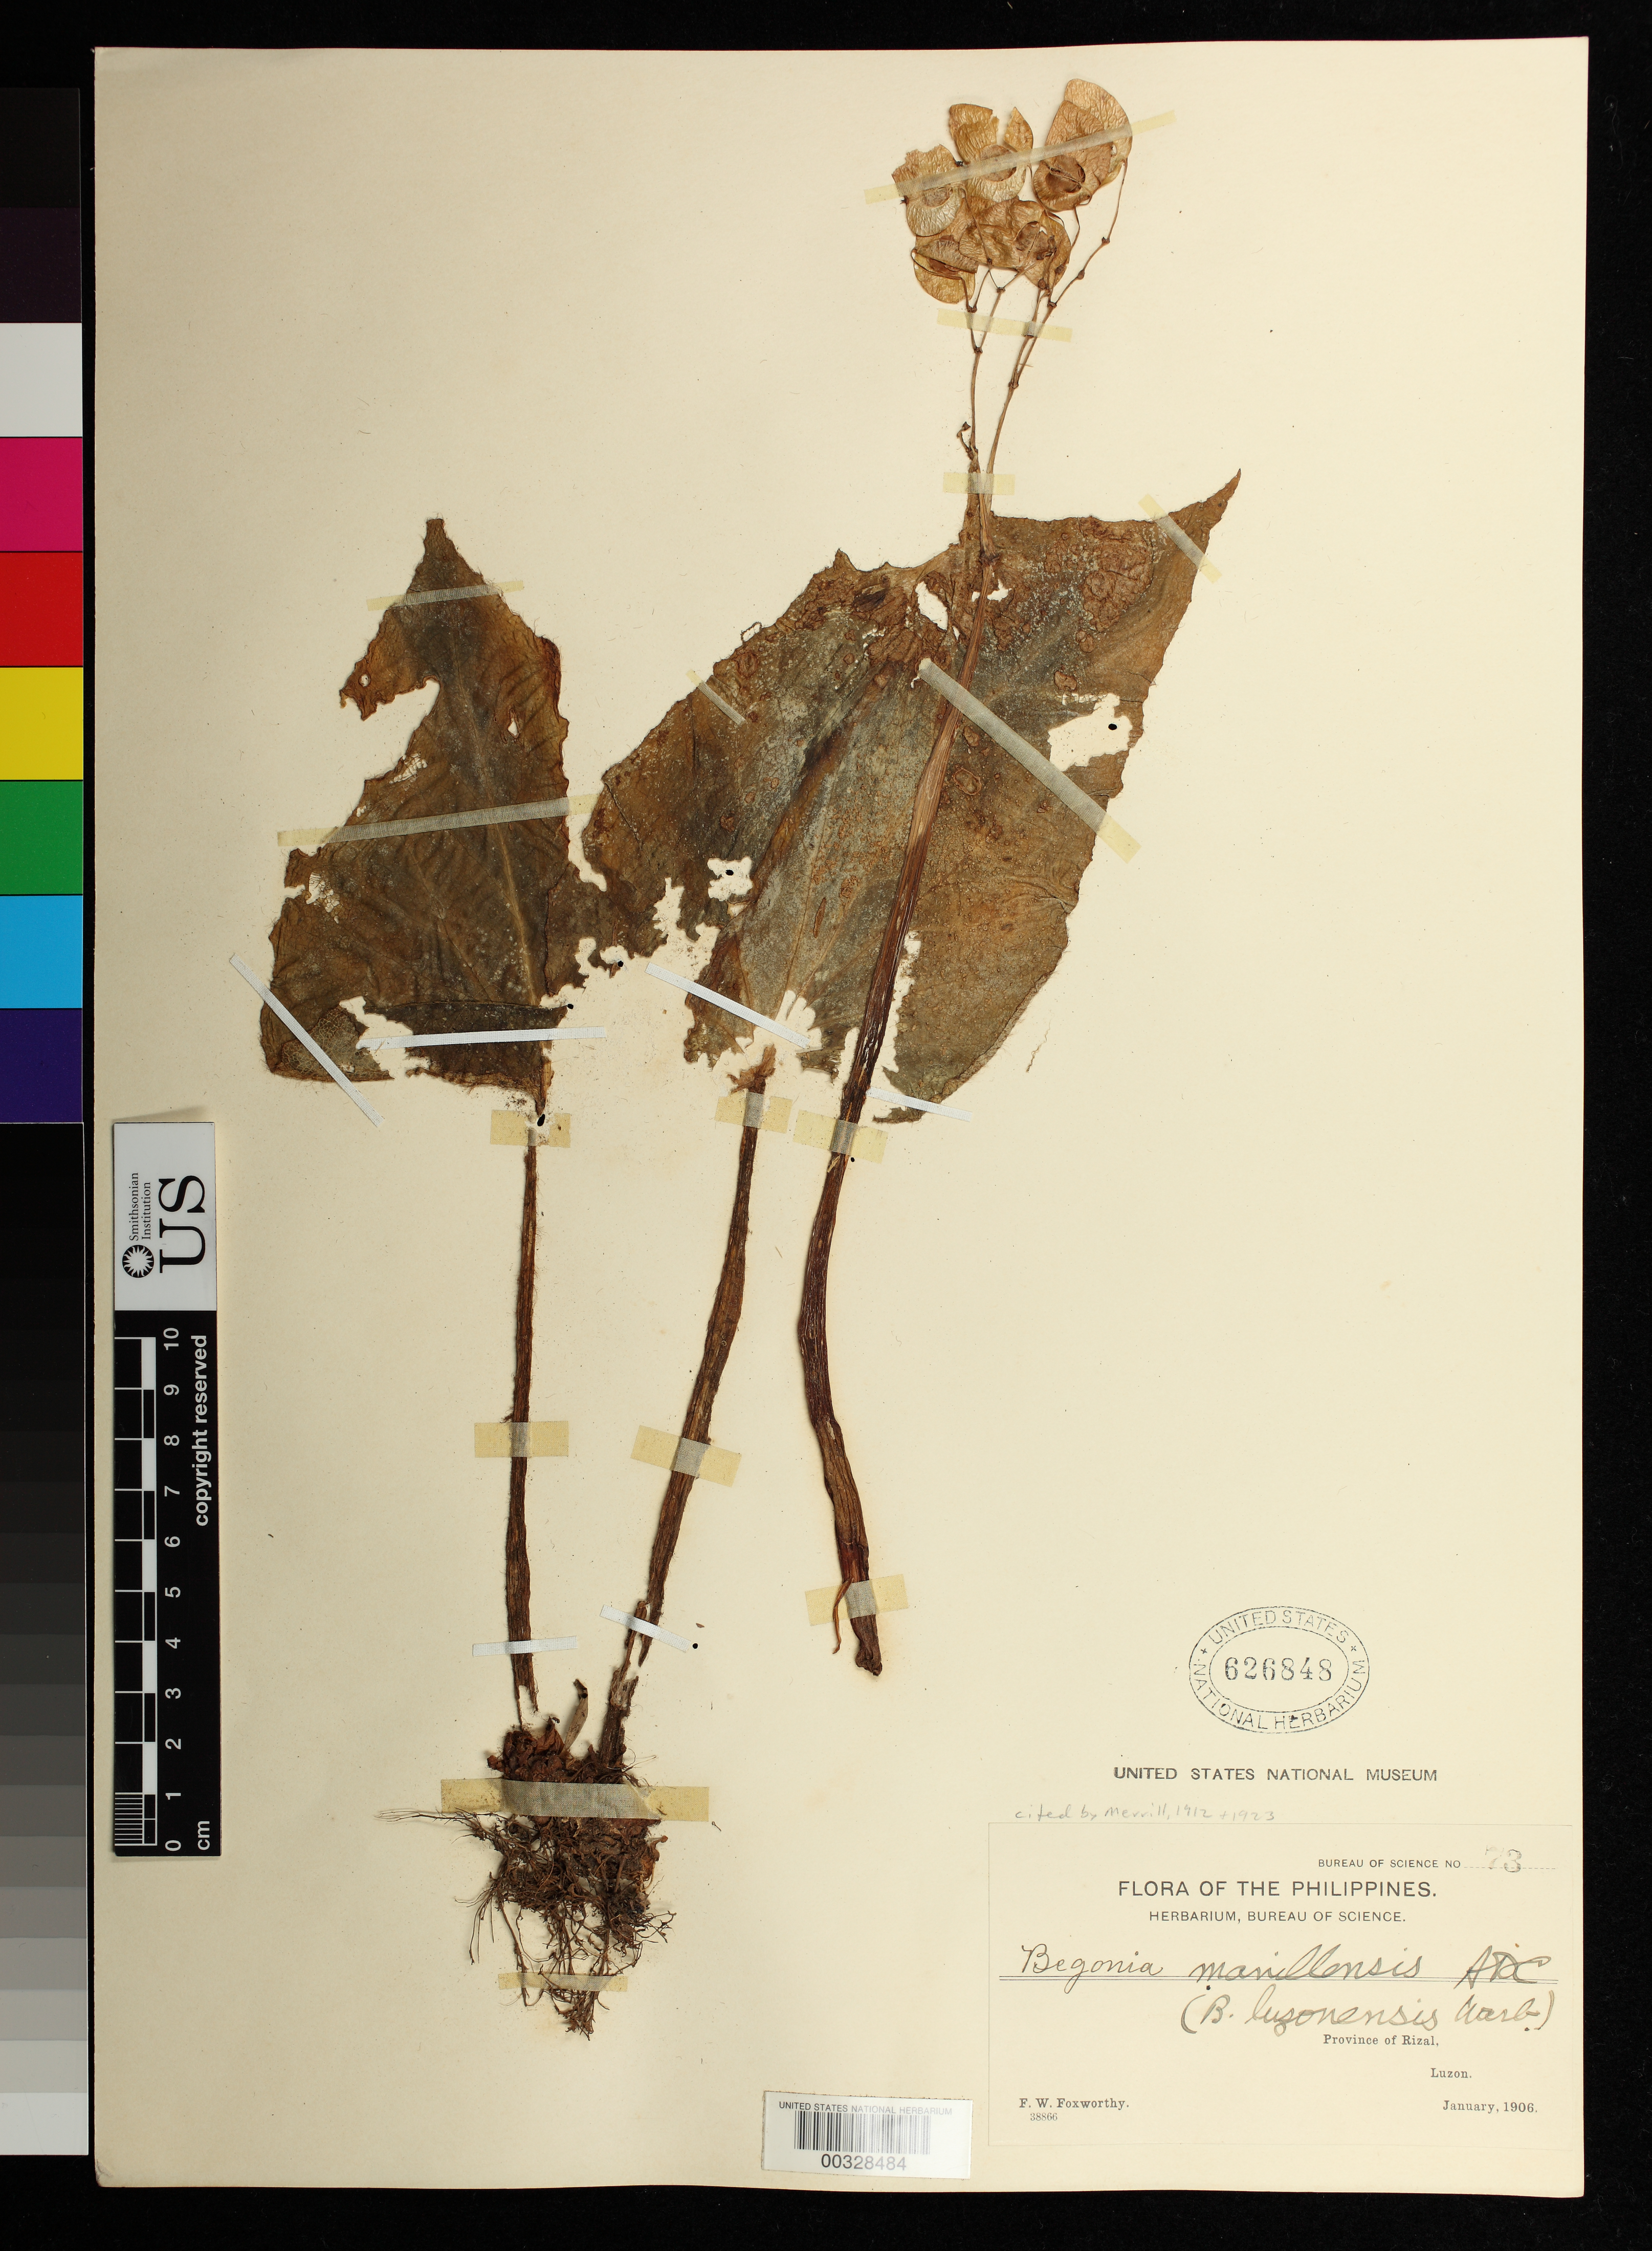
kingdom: Plantae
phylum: Tracheophyta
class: Magnoliopsida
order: Cucurbitales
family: Begoniaceae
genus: Begonia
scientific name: Begonia manillensis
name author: A. DC.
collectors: F. W. Foxworthy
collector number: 73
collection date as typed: Jan 1906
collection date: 1906-01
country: Philippines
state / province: Calabarzon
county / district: Rizal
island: Luzon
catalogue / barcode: US 626848